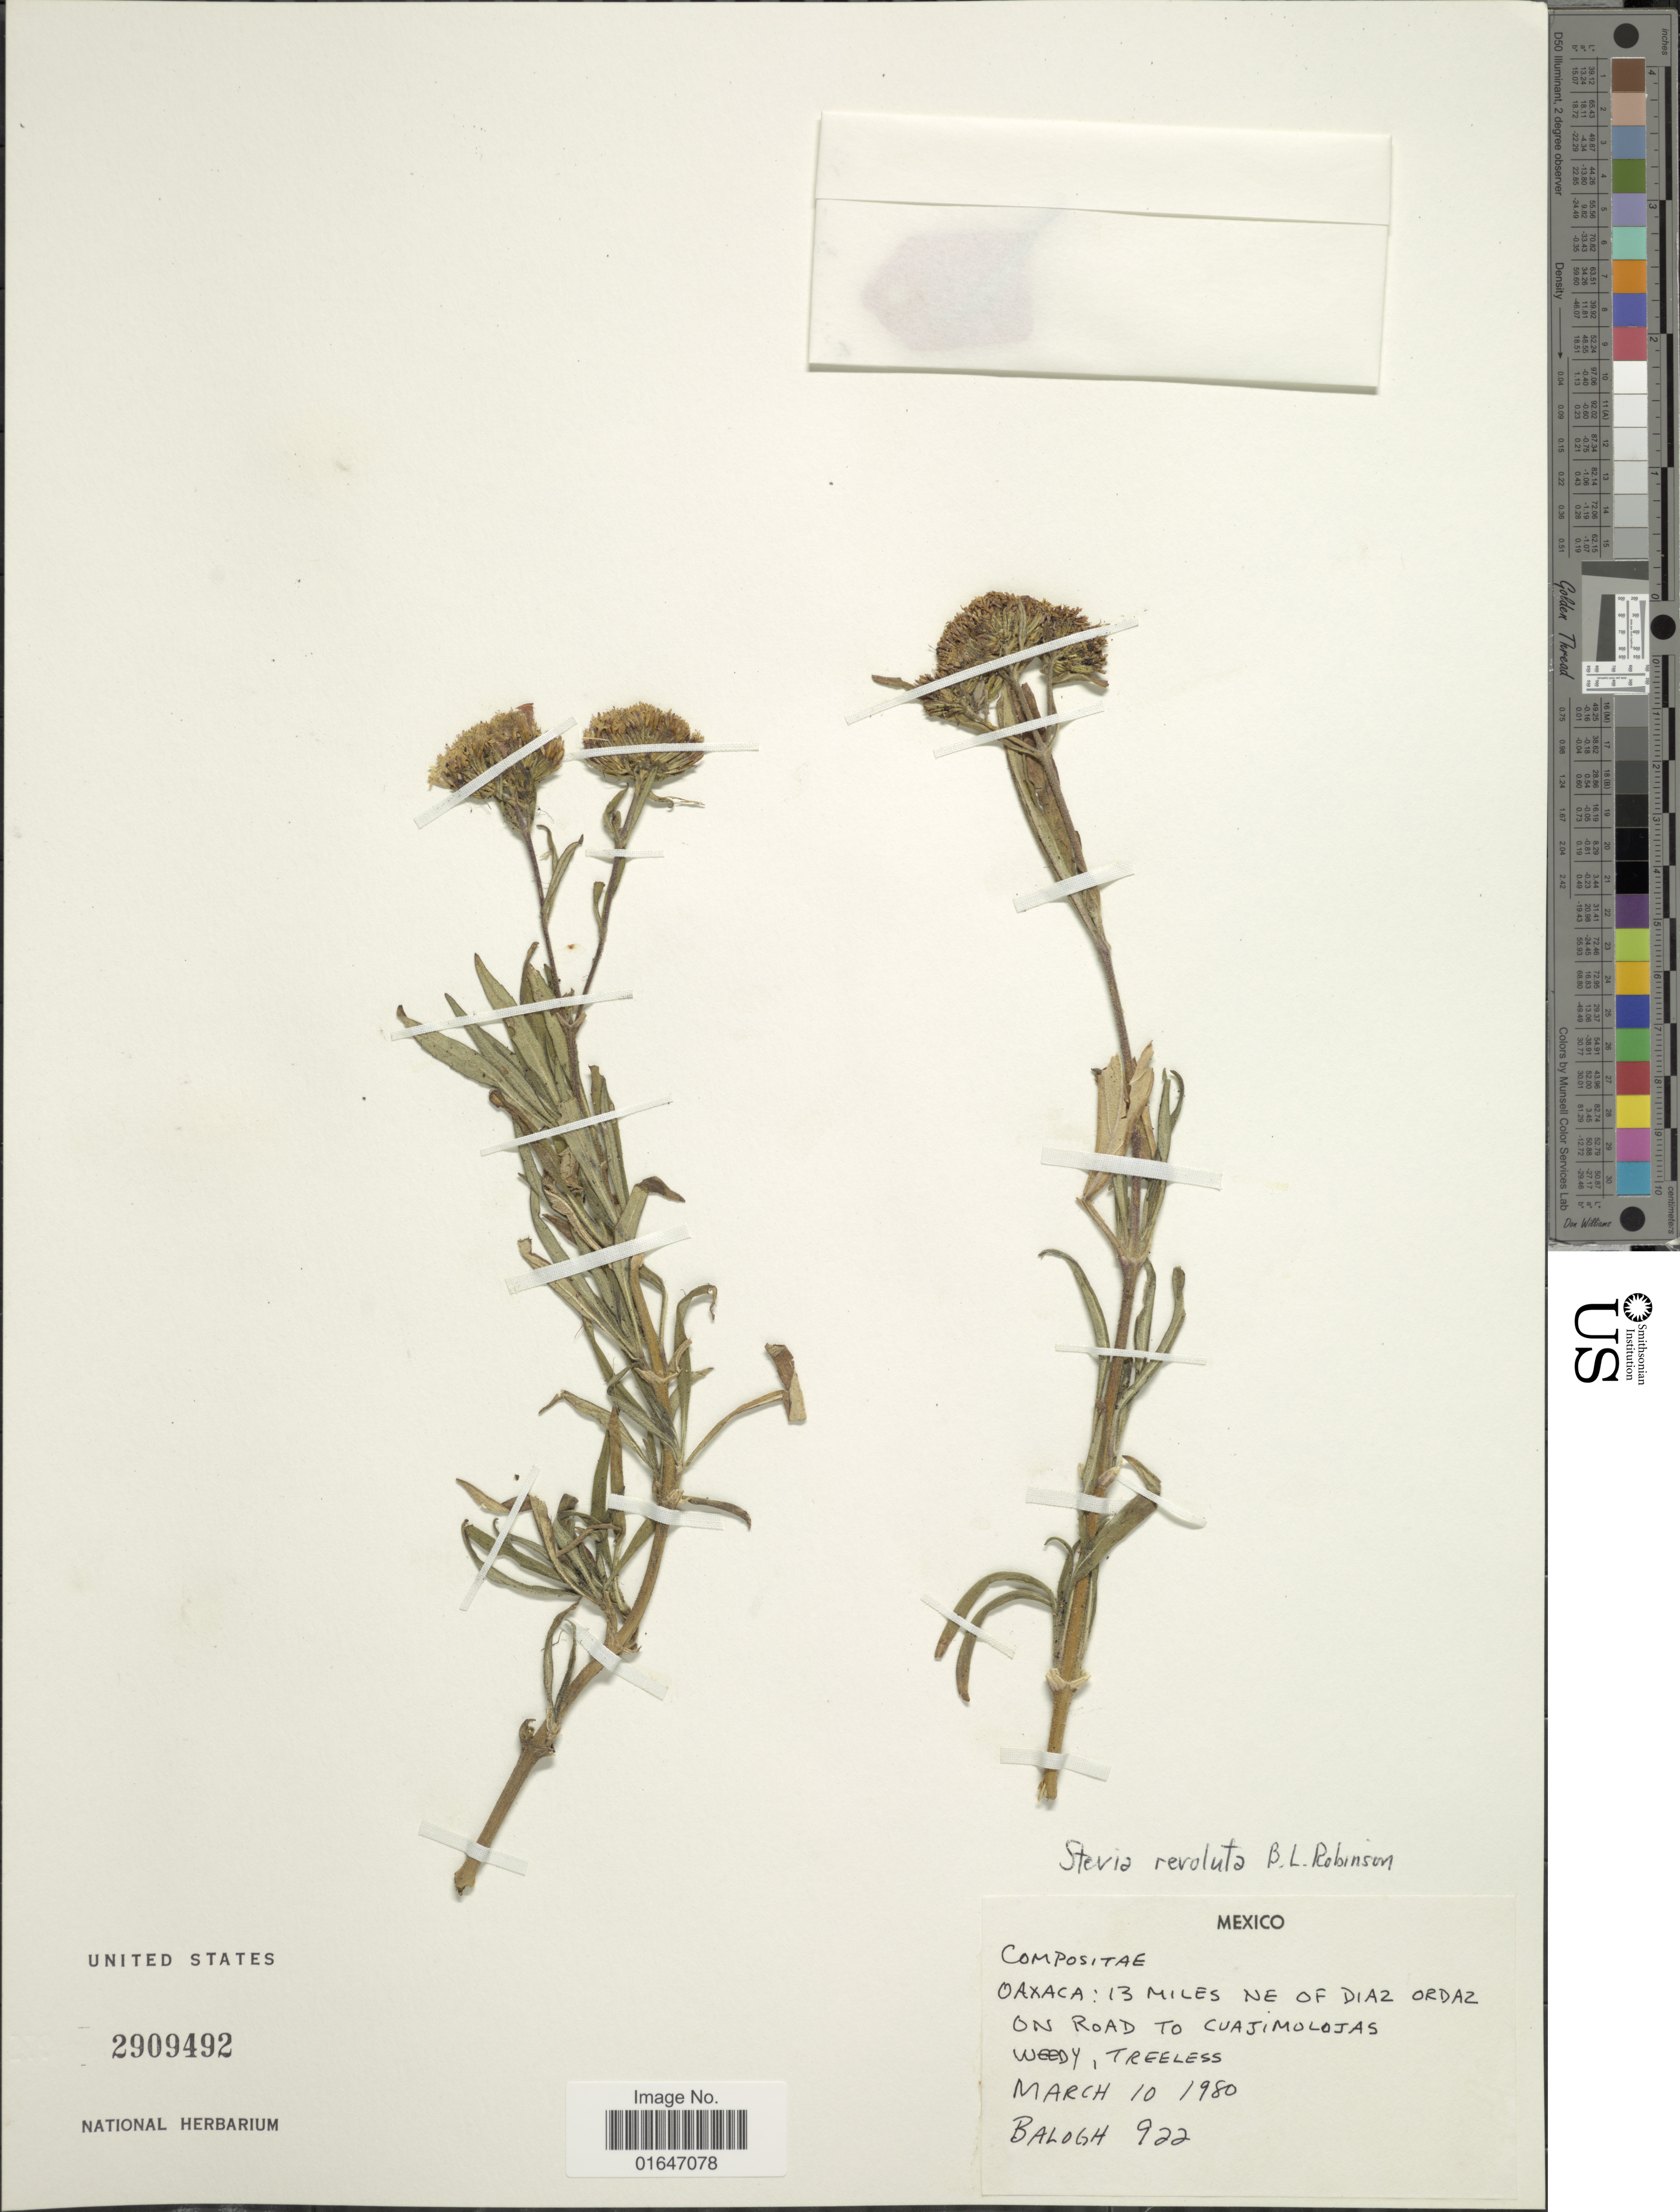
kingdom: Plantae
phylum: Tracheophyta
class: Magnoliopsida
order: Asterales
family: Asteraceae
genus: Stevia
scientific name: Stevia revoluta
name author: B.L. Rob.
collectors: -. Balogh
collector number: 922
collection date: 1980-03-10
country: Mexico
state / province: Oaxaca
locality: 13 miles NE of Diaz Ordaz on road to Cuajimoloyas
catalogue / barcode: US 2909492